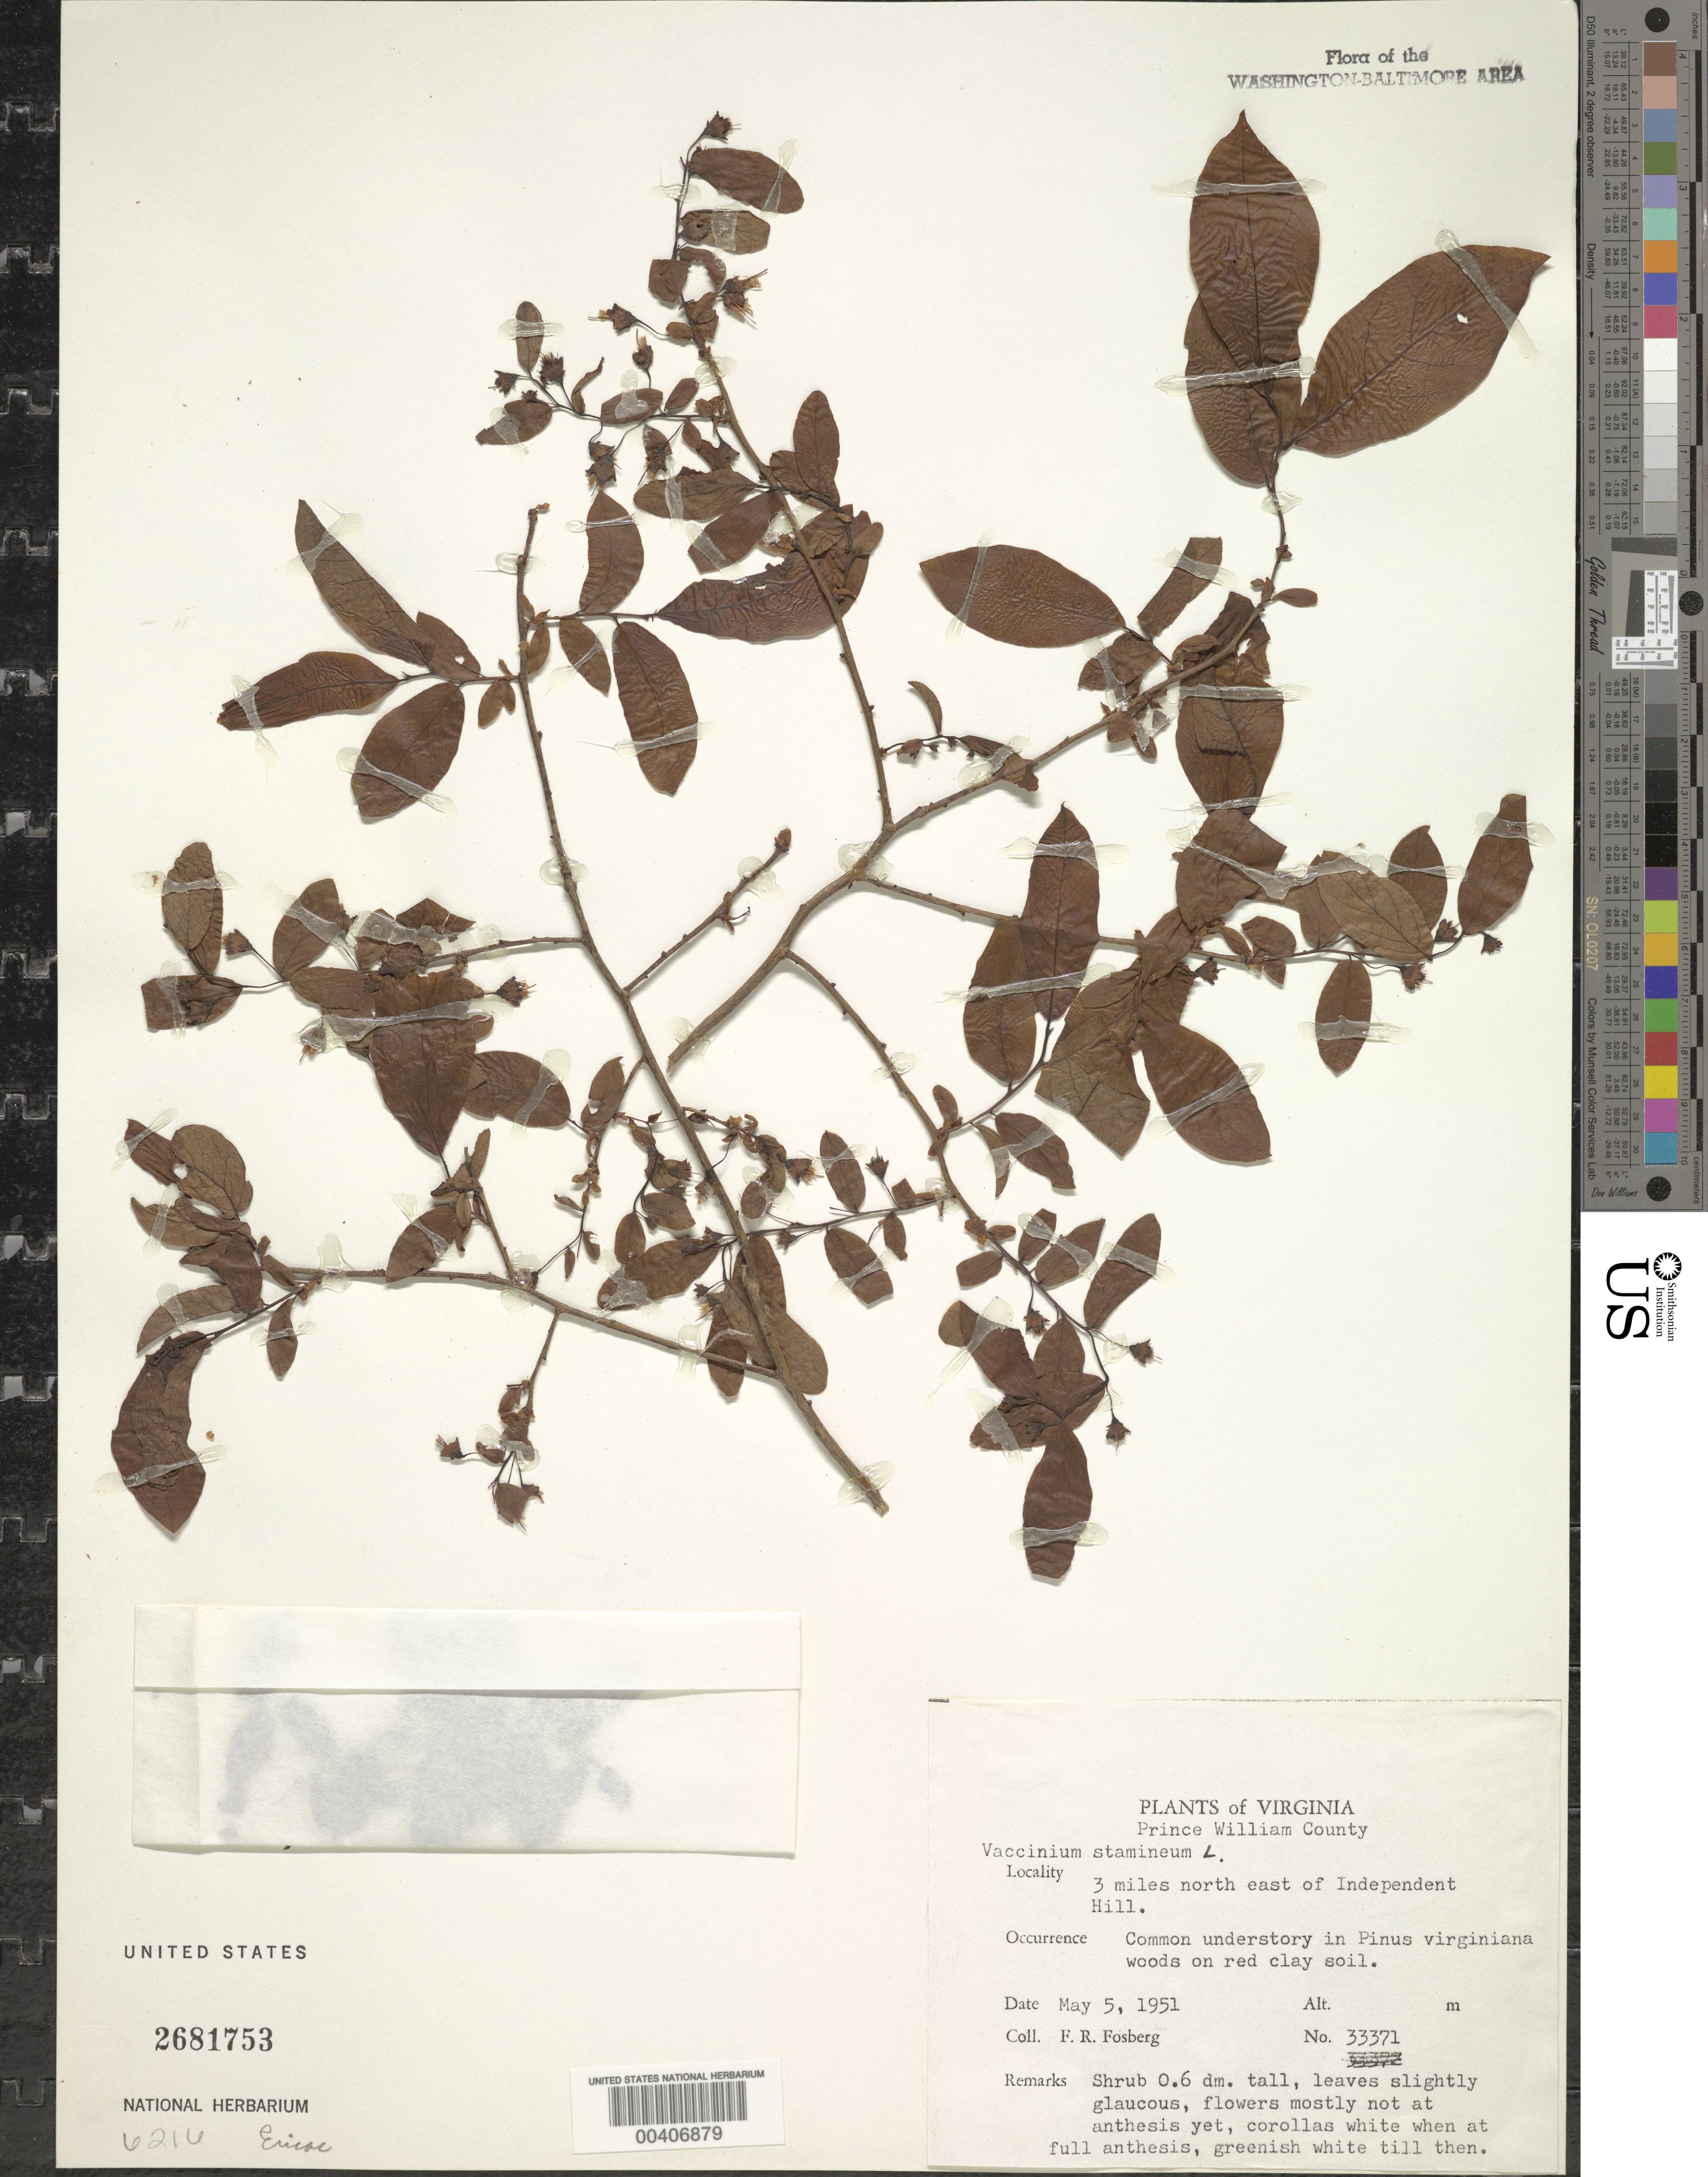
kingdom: Plantae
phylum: Tracheophyta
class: Magnoliopsida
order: Ericales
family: Ericaceae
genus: Vaccinium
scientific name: Vaccinium stamineum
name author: L.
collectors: F. R. Fosberg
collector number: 3371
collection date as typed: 05 May 1951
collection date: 1951-05-05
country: United States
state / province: Virginia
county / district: Prince William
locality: Northeast of Independent Hill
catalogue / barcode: US 2681753